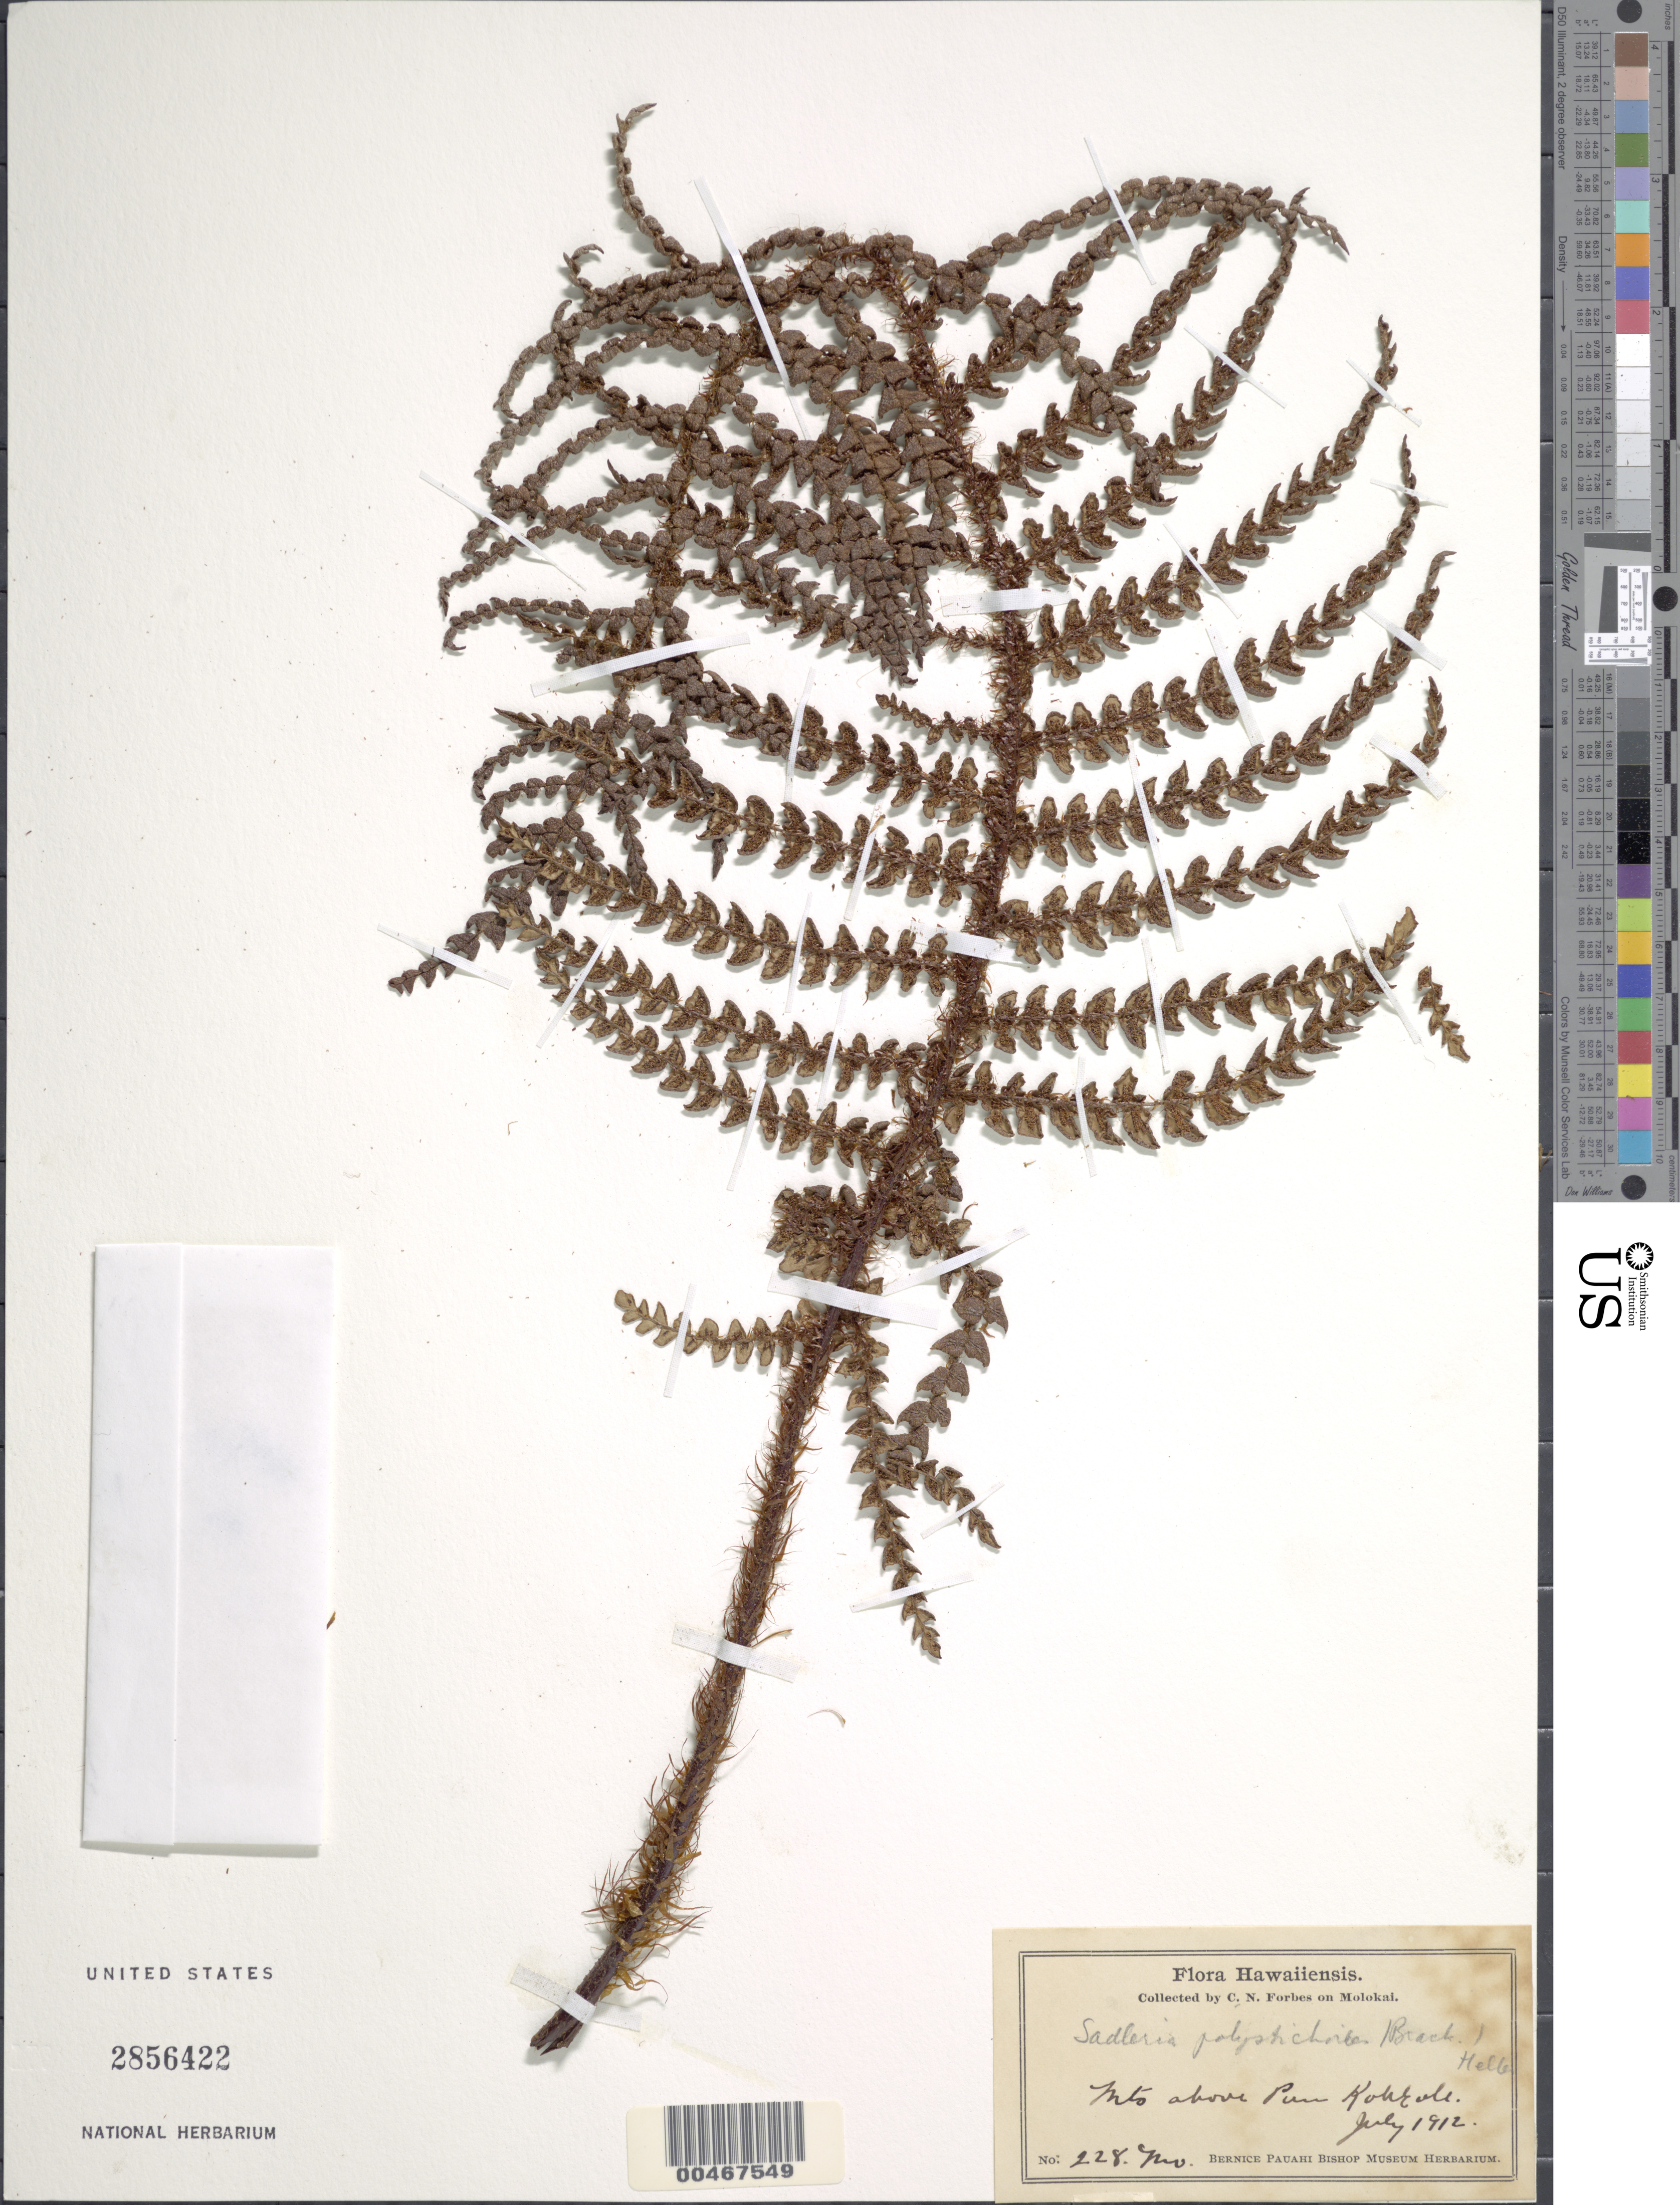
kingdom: Plantae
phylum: Tracheophyta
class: Polypodiopsida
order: Polypodiales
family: Blechnaceae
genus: Sadleria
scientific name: Sadleria squarrosa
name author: (Gaudich.) T. Moore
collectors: C. N. Forbes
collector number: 228.Mo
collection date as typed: Jul 1912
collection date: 1912-07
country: United States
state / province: Hawaii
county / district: Maui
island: Moloka'i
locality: Mts. above Puu Kolekole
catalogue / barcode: US 2856422